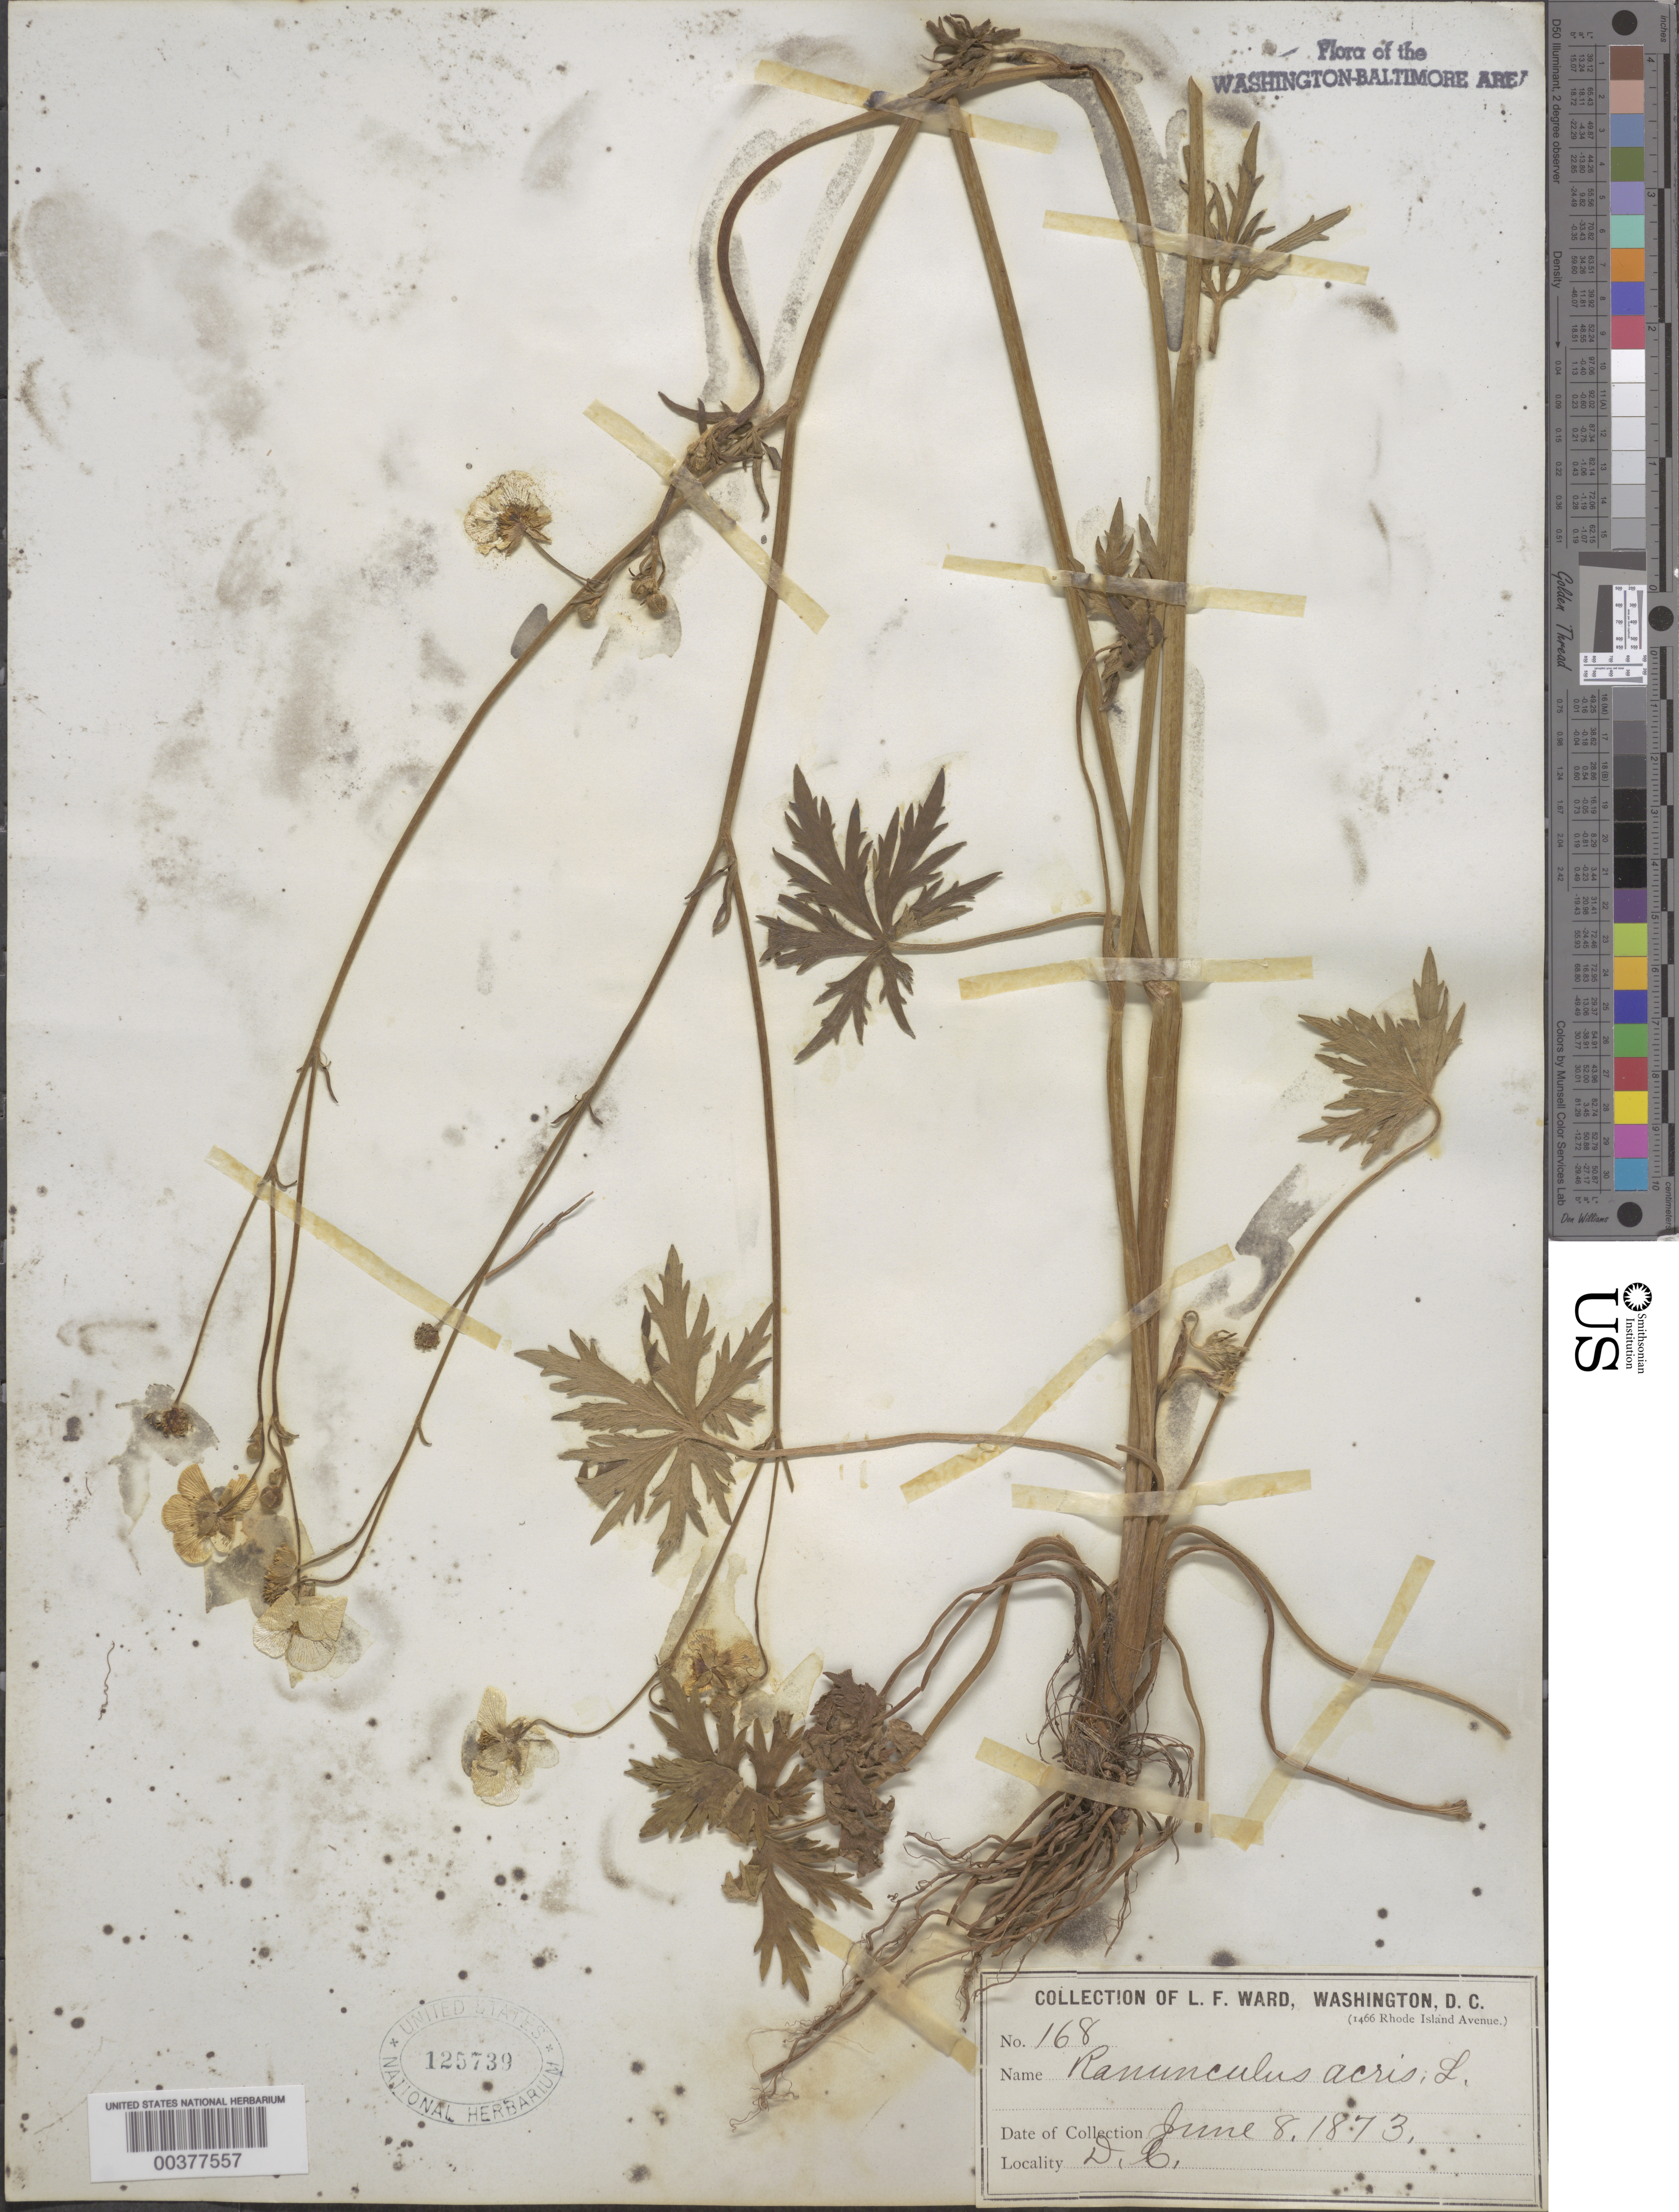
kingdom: Plantae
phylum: Tracheophyta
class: Magnoliopsida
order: Ranunculales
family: Ranunculaceae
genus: Ranunculus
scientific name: Ranunculus acris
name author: L.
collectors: T. H. Kearney & W. R. Maxon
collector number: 93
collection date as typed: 26 May 1917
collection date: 1917-05-26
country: United States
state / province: District of Columbia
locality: Chevy Chase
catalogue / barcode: US 986739